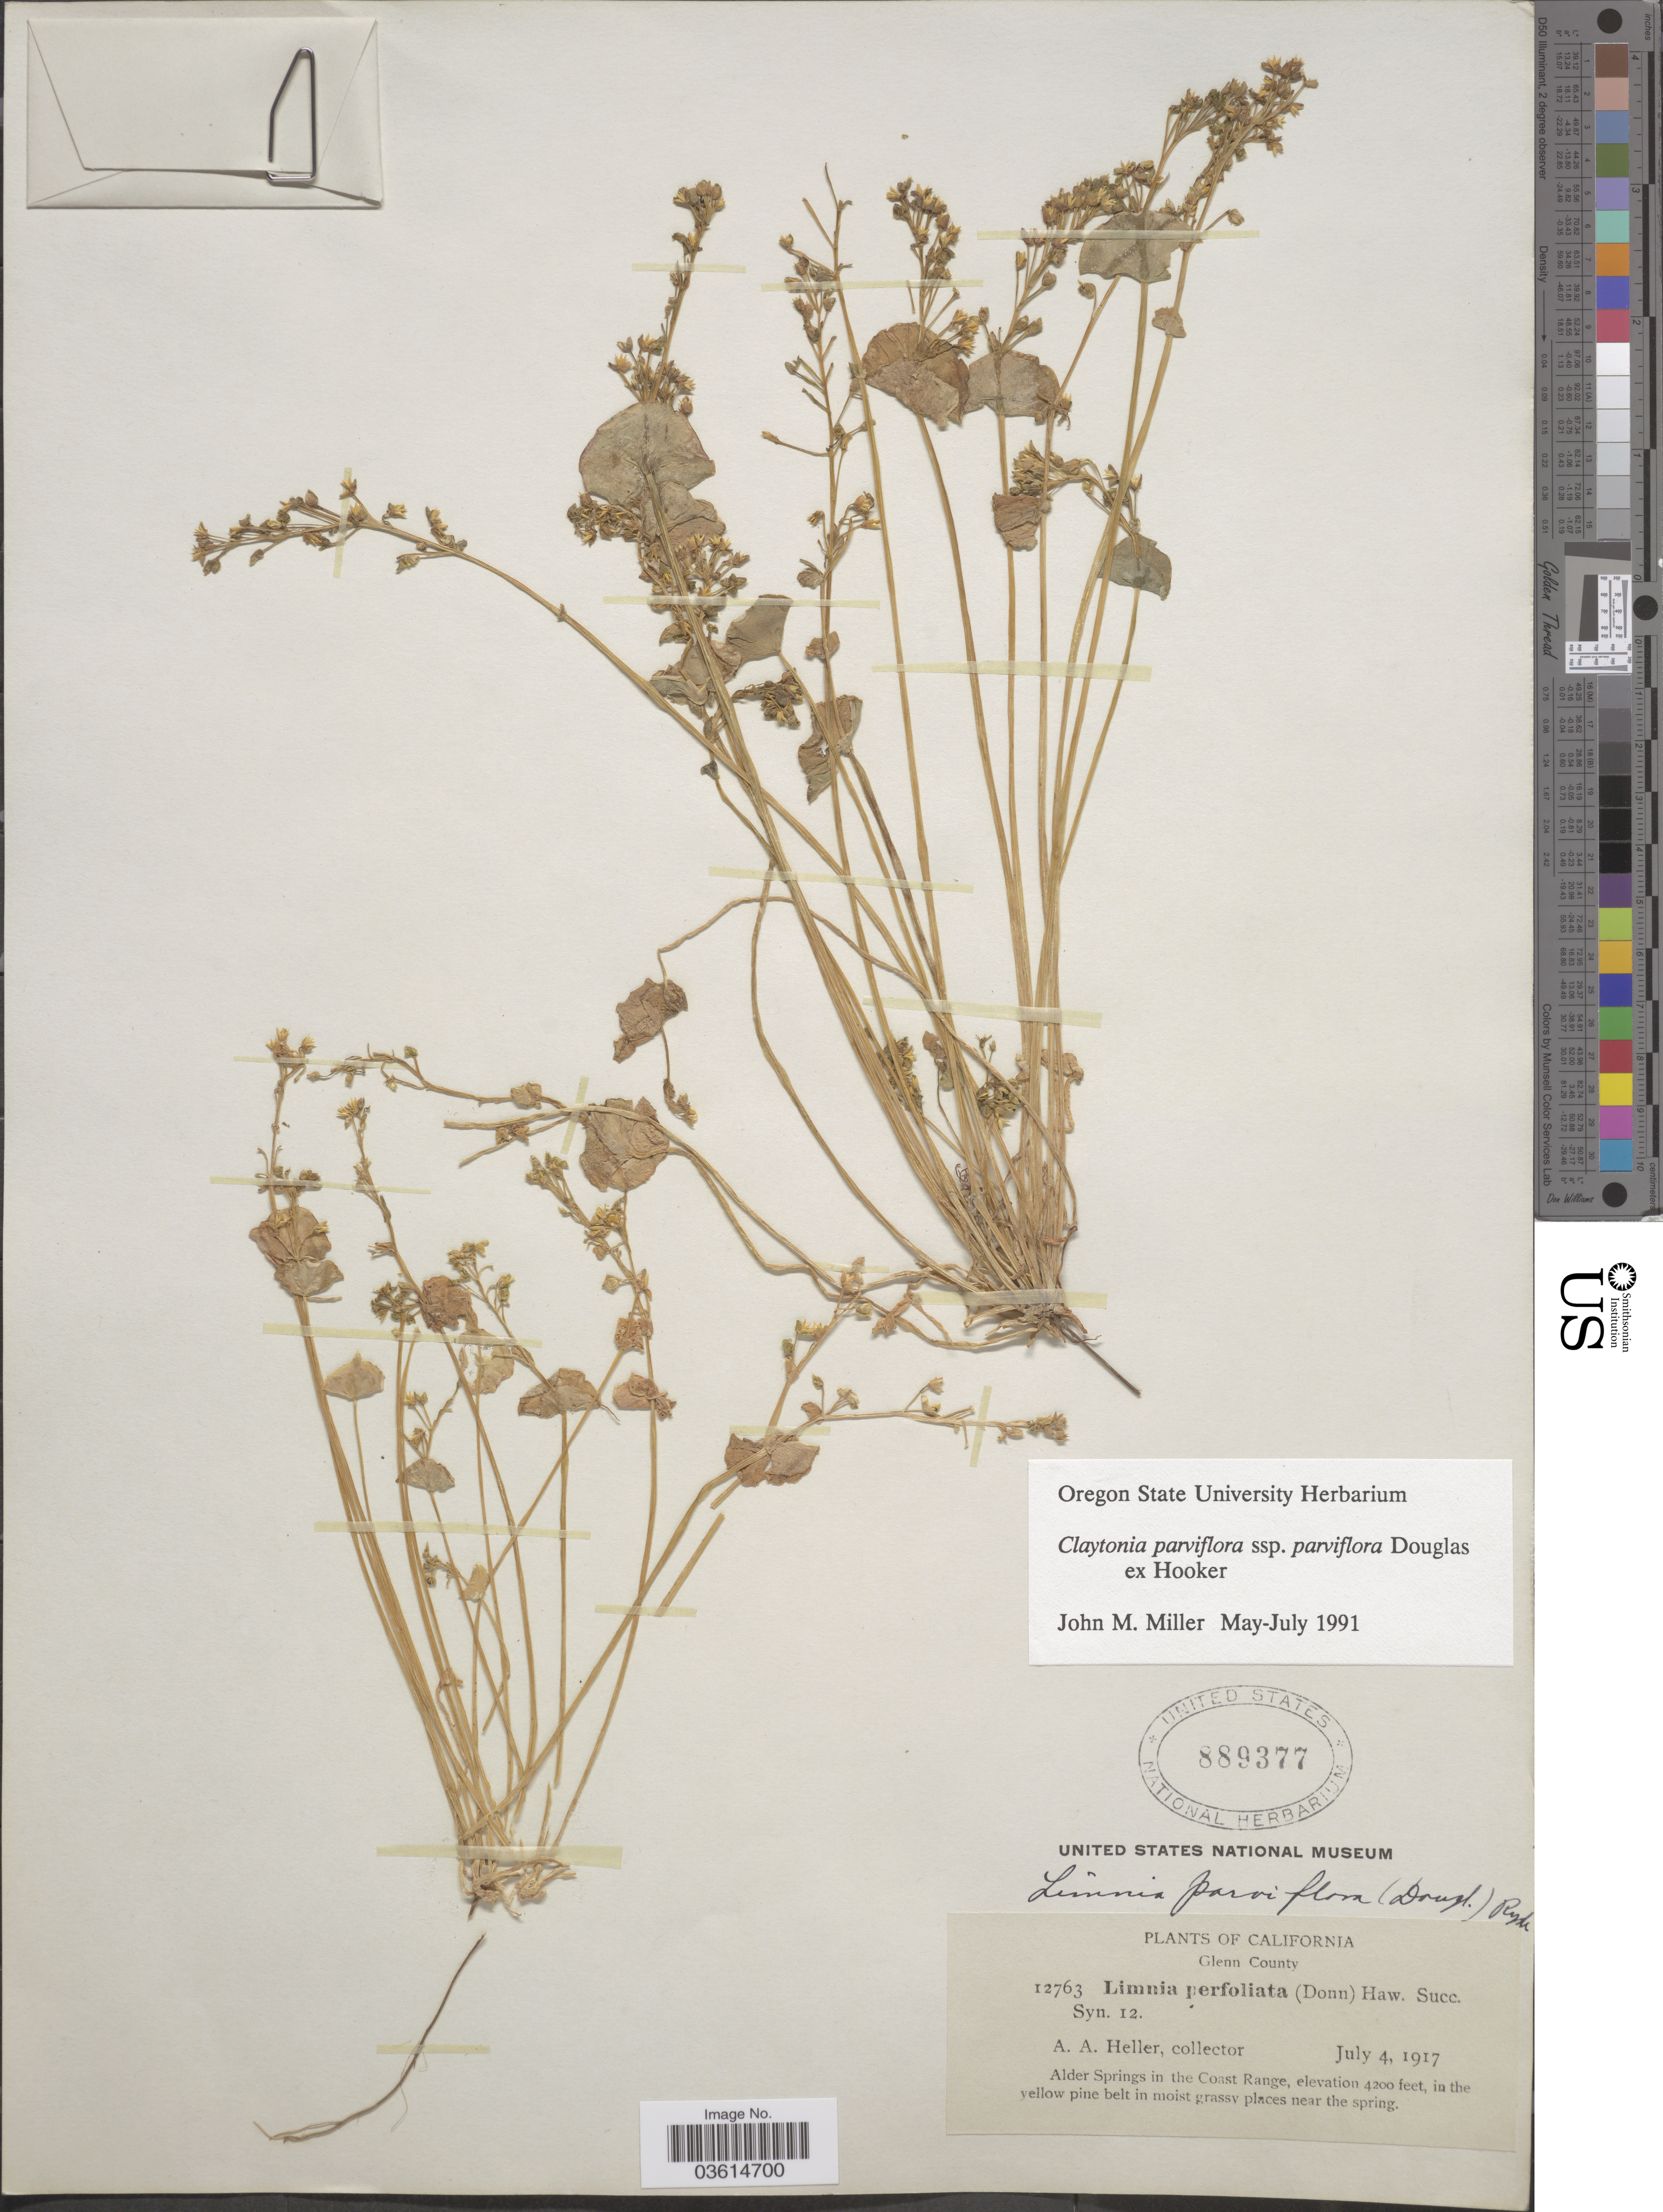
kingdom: Plantae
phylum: Tracheophyta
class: Magnoliopsida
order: Caryophyllales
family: Montiaceae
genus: Claytonia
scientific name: Claytonia parviflora subsp. parviflora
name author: Douglas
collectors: A. A. Heller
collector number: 12763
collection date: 1917-07-04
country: United States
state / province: California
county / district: Glenn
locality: Glenn County. Alder Springs in the Coast Range.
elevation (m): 1280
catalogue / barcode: US 889377